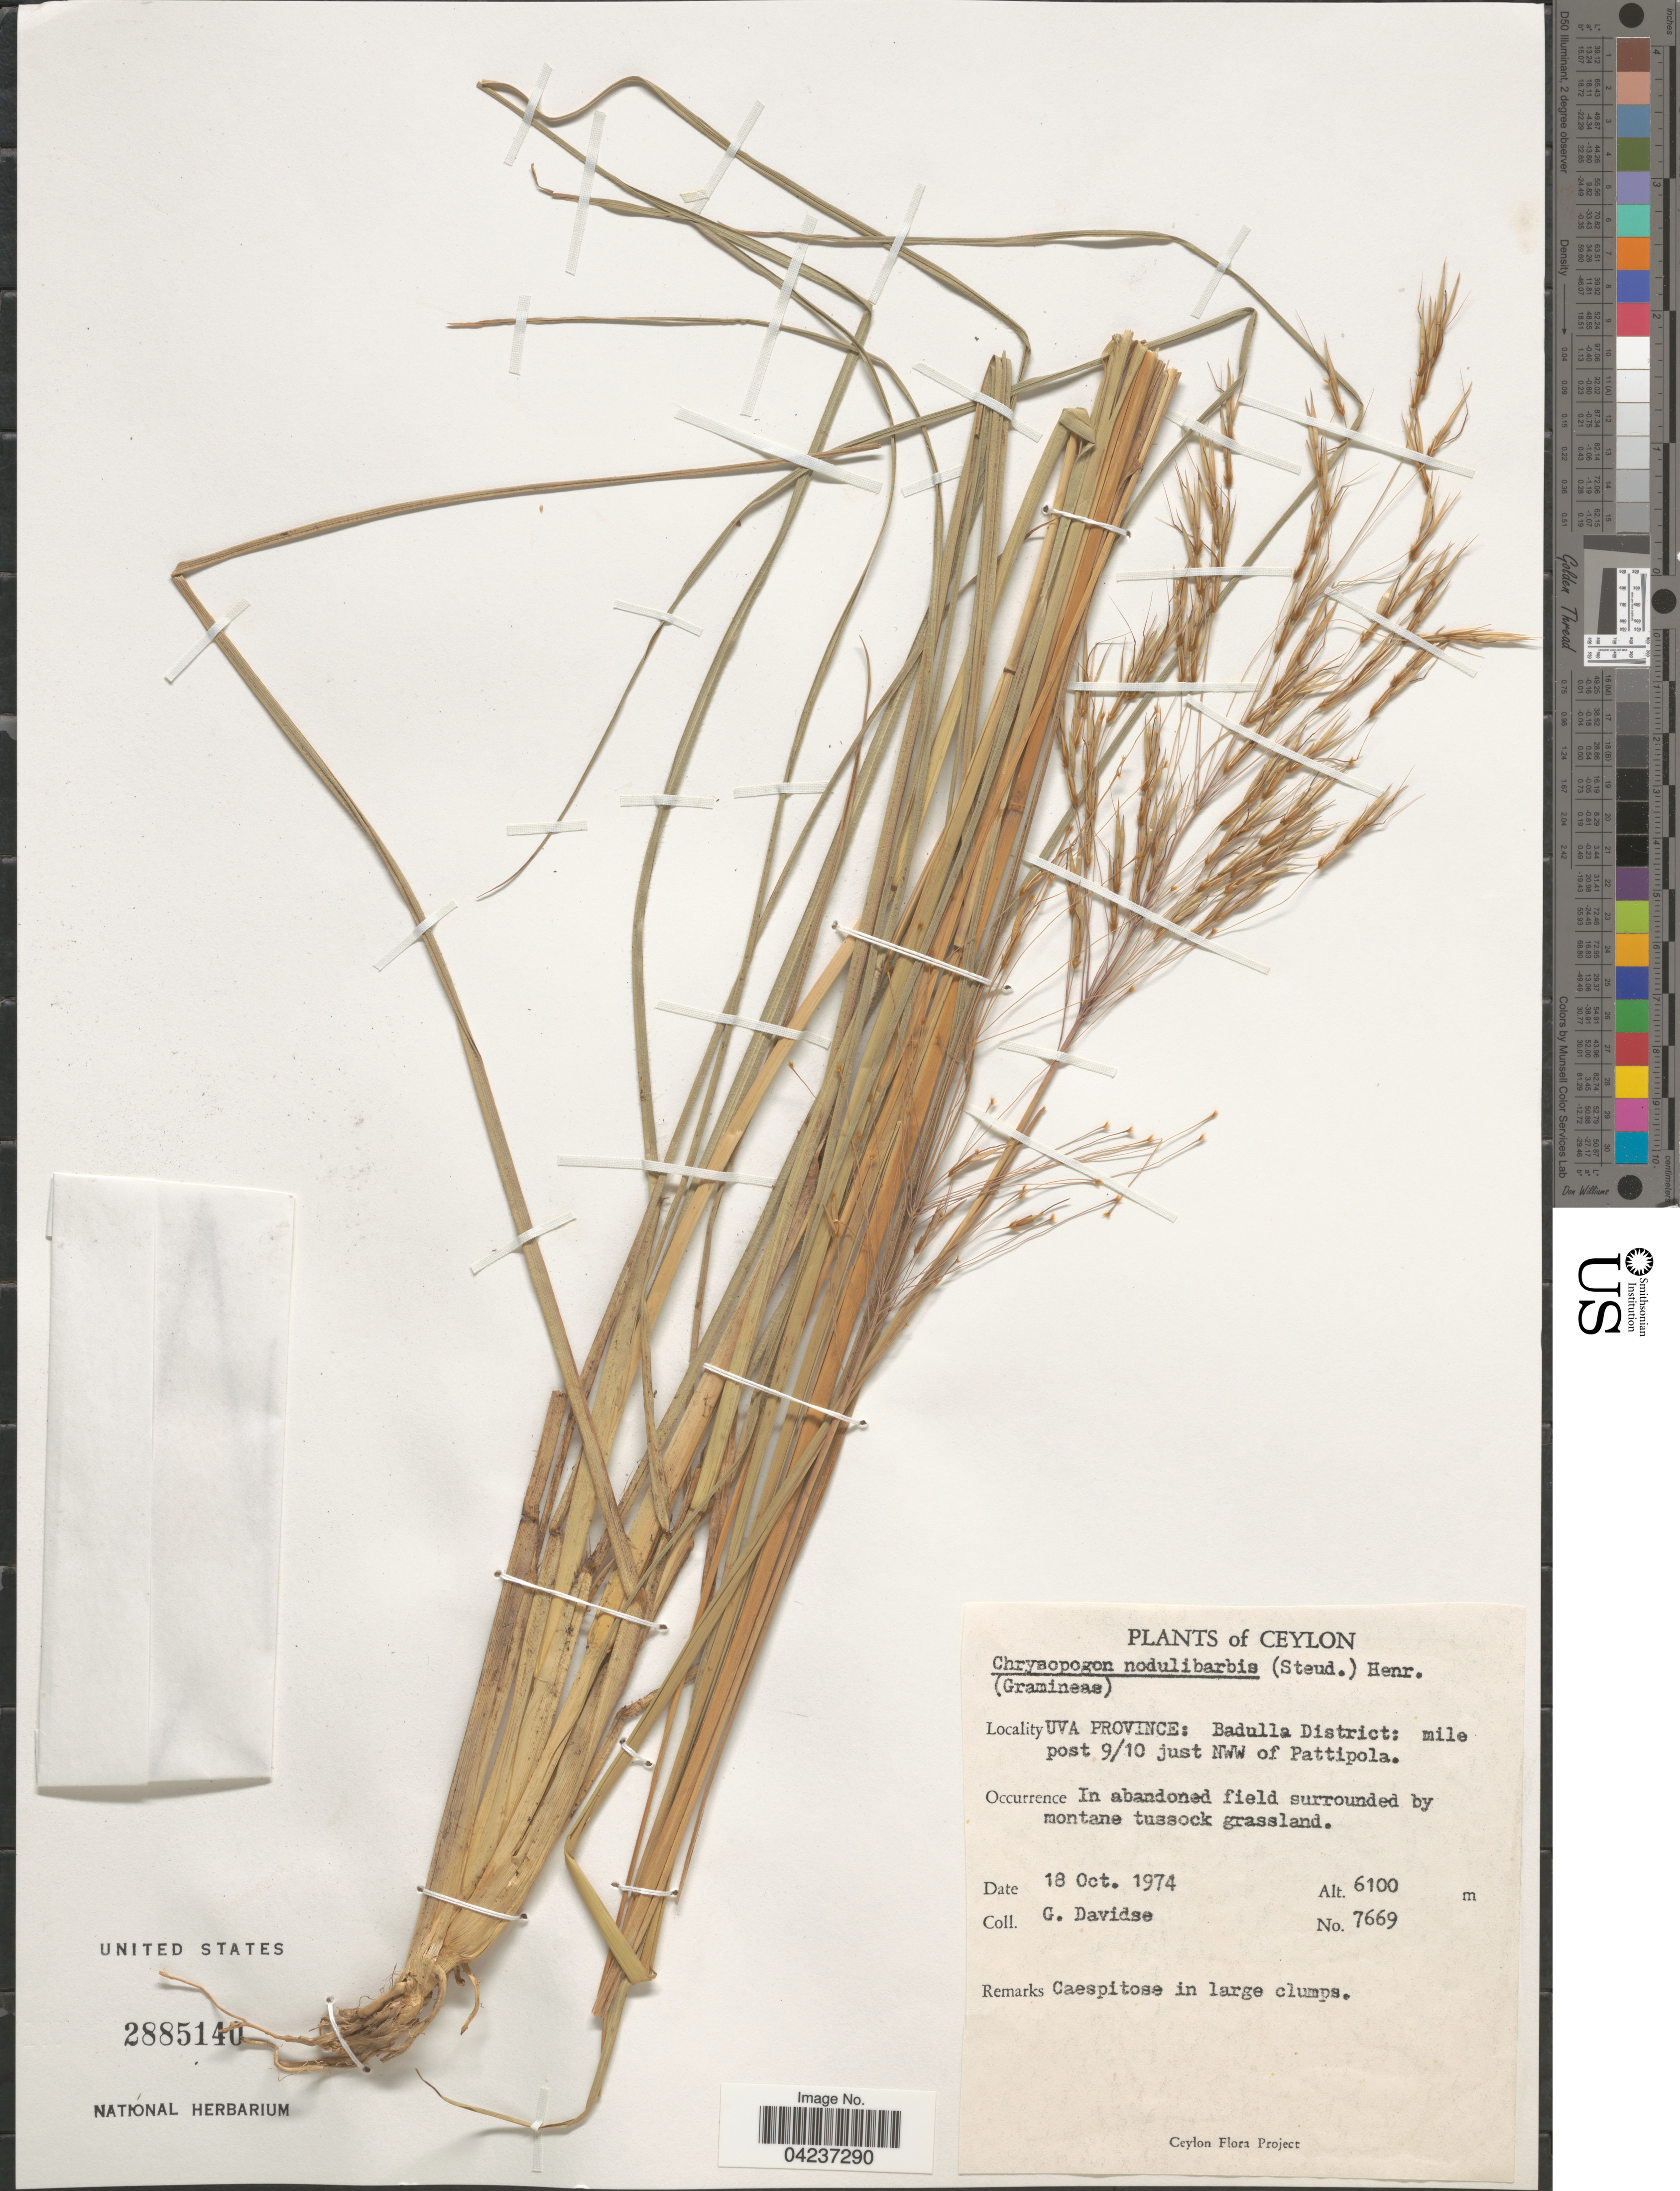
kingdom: Plantae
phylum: Tracheophyta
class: Liliopsida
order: Poales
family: Poaceae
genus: Chrysopogon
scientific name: Chrysopogon nodulibarbis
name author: (Hochst. ex Steud.) Henr.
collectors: G. Davidse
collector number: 7669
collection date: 1974-10-18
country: Sri Lanka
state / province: Uva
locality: Ceylon. Badulla District: mile post 9/10 just NWW of Pattipola. In abandoned field surrounded by montane tussock grassland.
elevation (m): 6100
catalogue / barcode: US 2885140